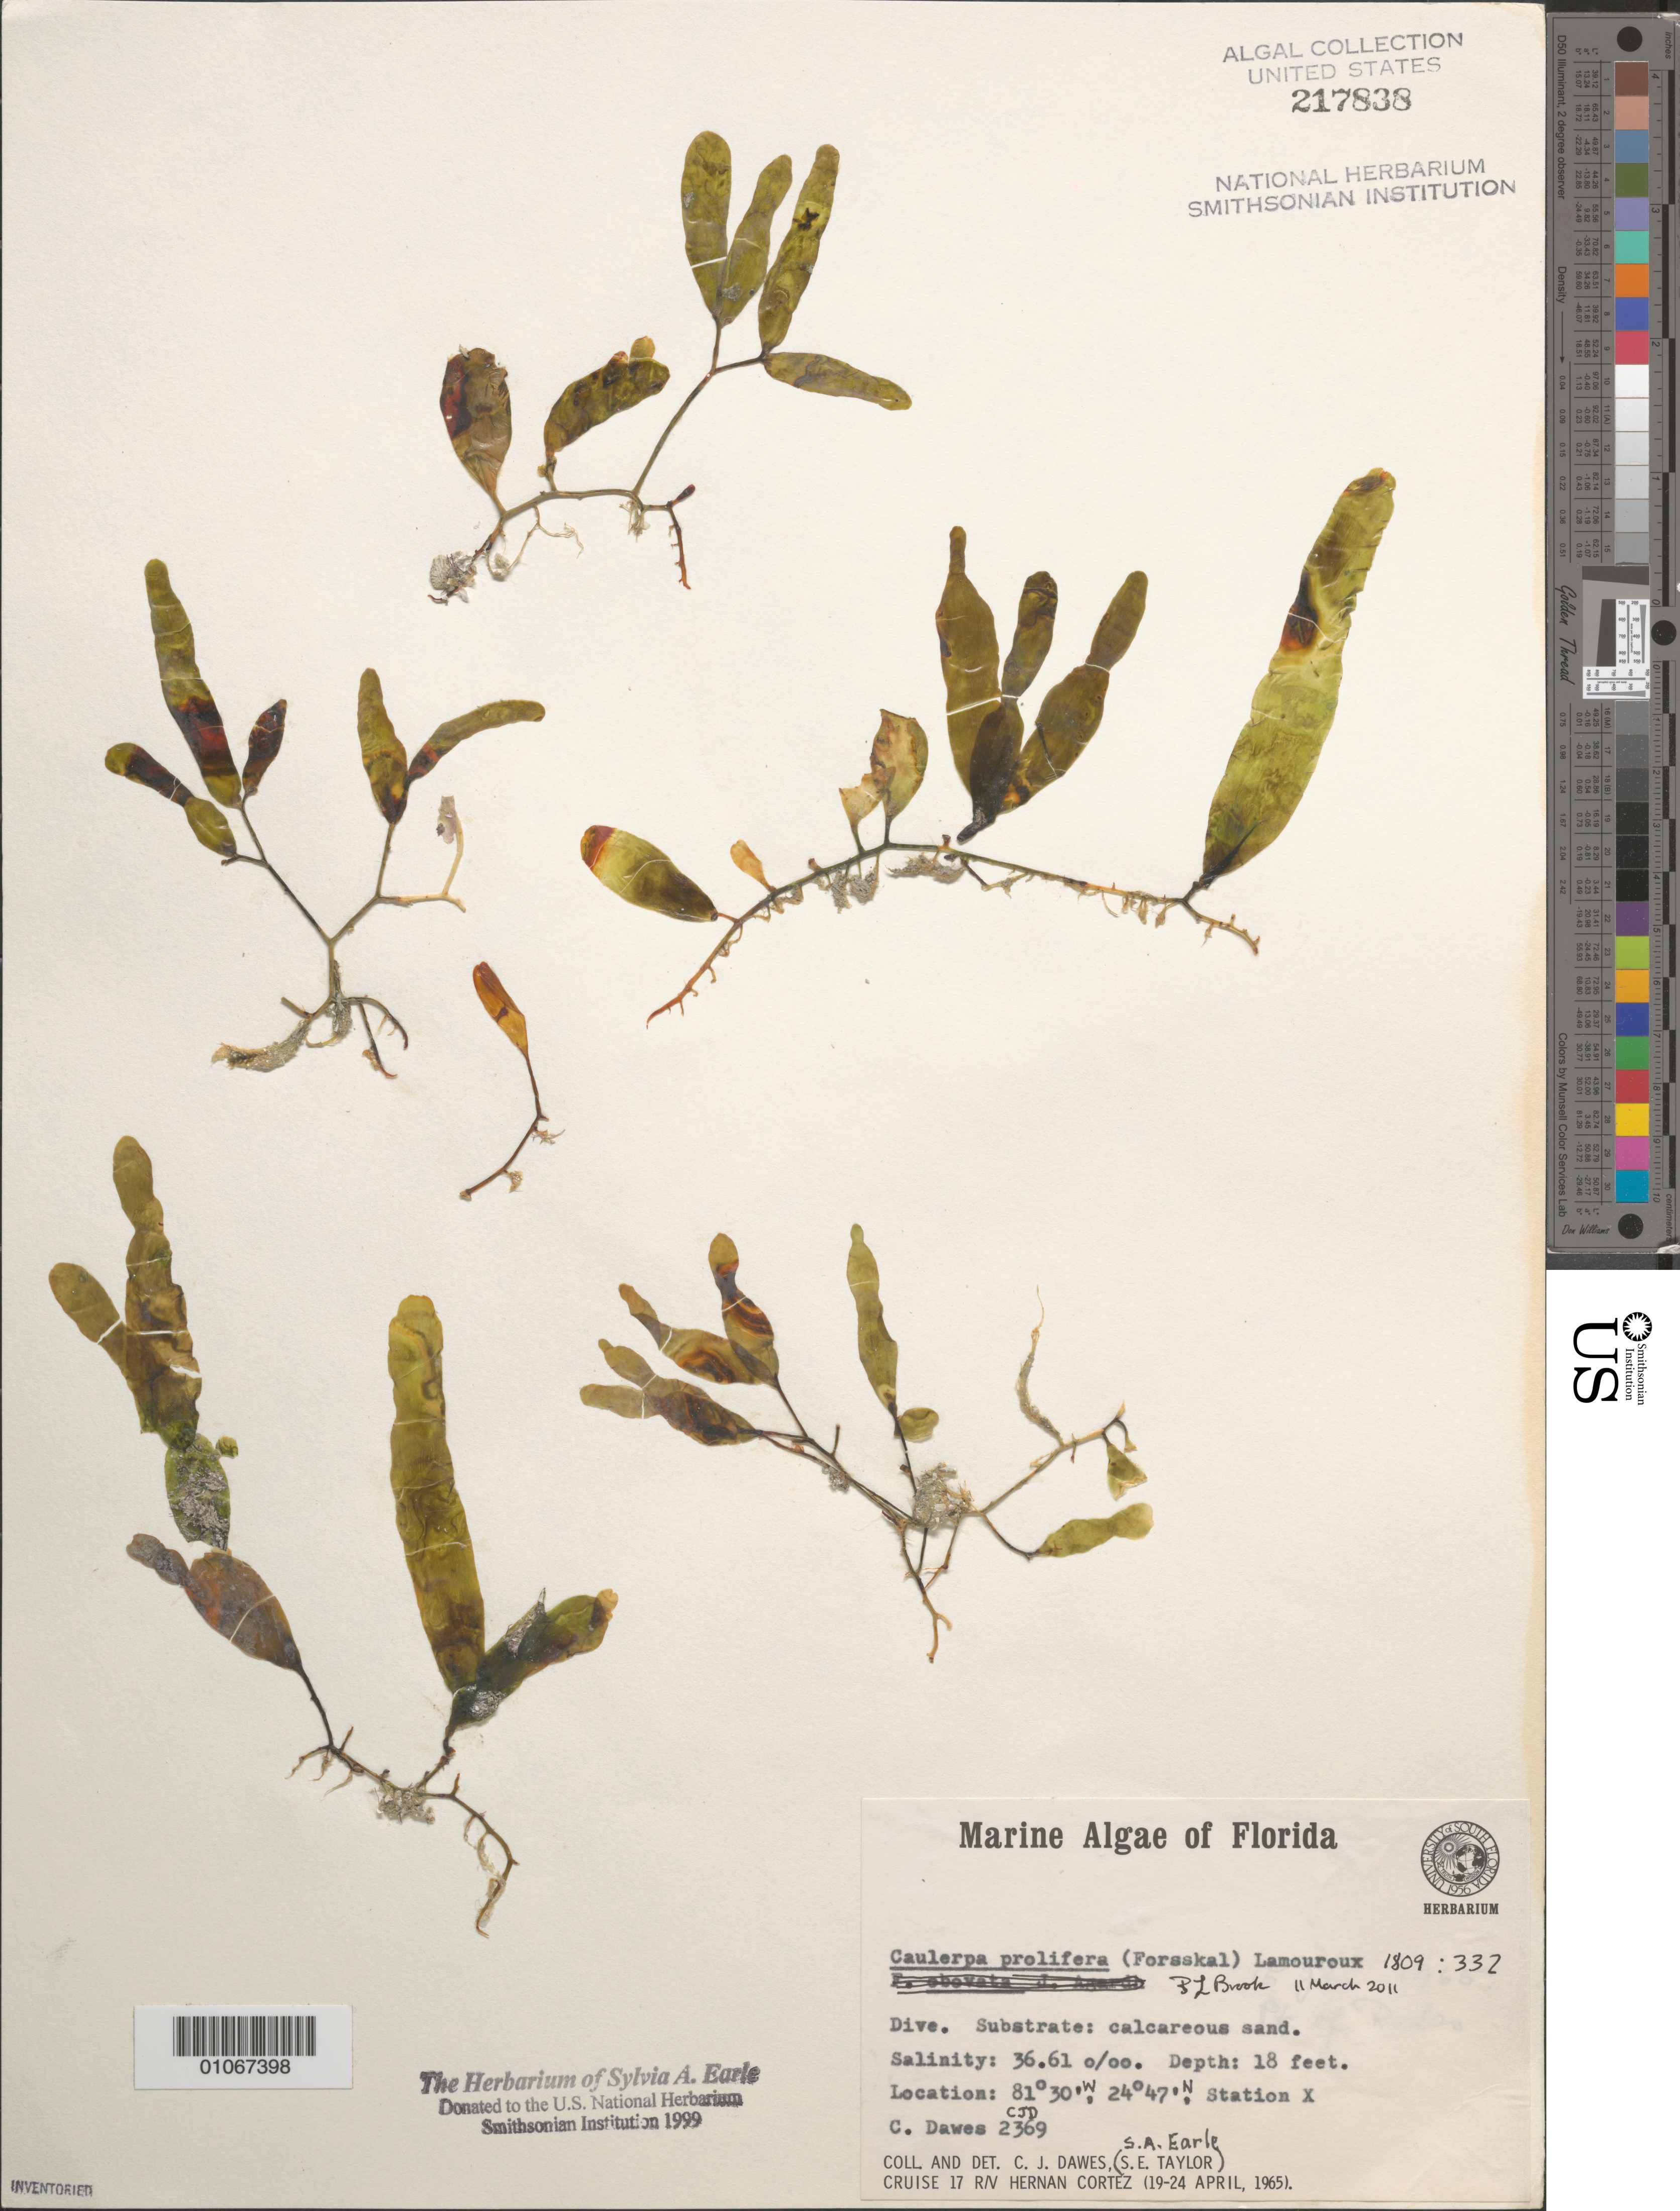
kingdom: Plantae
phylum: Chlorophyta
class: Ulvophyceae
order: Bryopsidales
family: Caulerpaceae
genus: Caulerpa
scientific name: Caulerpa prolifera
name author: (Forssk.) J.V.Lamouroux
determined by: Brooks, B. L., (BOT), Smithsonian Institution - National Museum of Natural History (UNITED STATES)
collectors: C. Dawes & S. A. Earle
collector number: CJD 2369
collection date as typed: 19 Apr 1965 to 24 Apr 1965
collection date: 1965-04-19/1965-04-24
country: United States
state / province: Florida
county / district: Monroe County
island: Florida Keys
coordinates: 24 47' N, 81 30' W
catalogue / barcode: US 217838